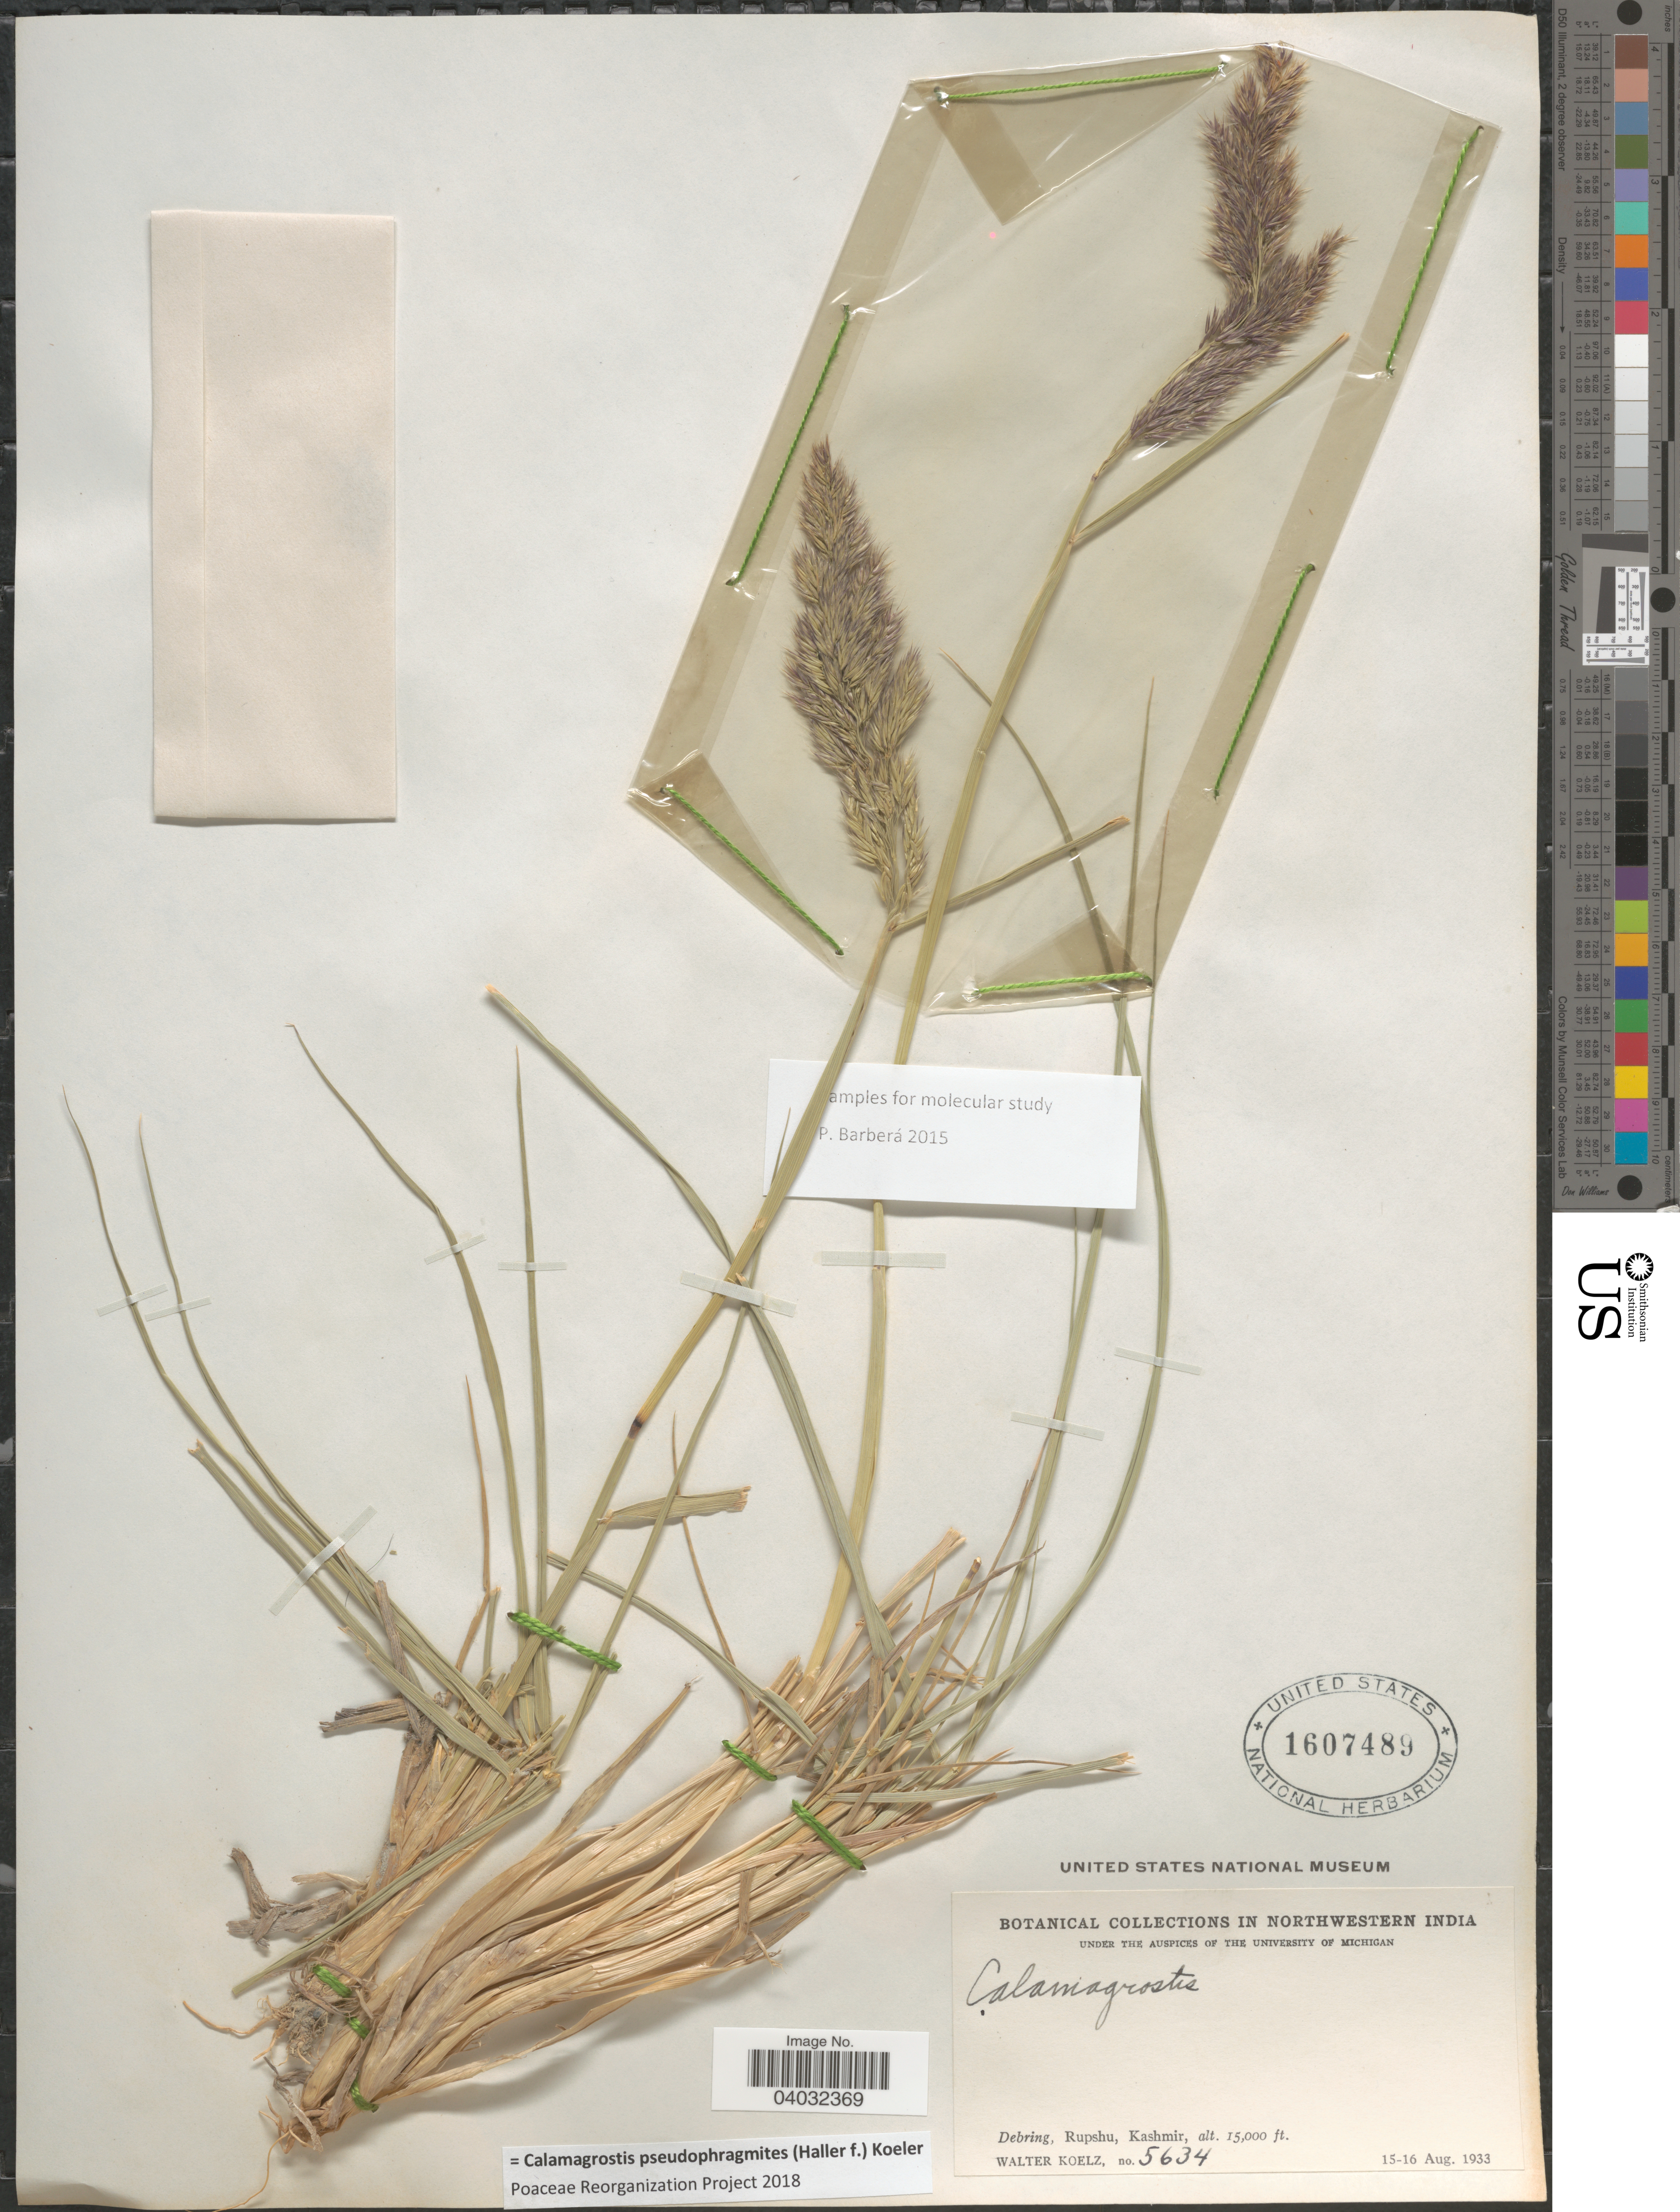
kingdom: Plantae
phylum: Tracheophyta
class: Liliopsida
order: Poales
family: Poaceae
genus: Calamagrostis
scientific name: Calamagrostis pseudophragmites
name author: (Haller f.) Koeler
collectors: W. N. Koelz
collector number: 5634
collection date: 1933-08-15/1933-08-16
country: India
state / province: Jammu and Kashmir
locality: Northwestern India. Debring, Rupshu, Kashmir.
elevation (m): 4572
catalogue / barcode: US 1607489